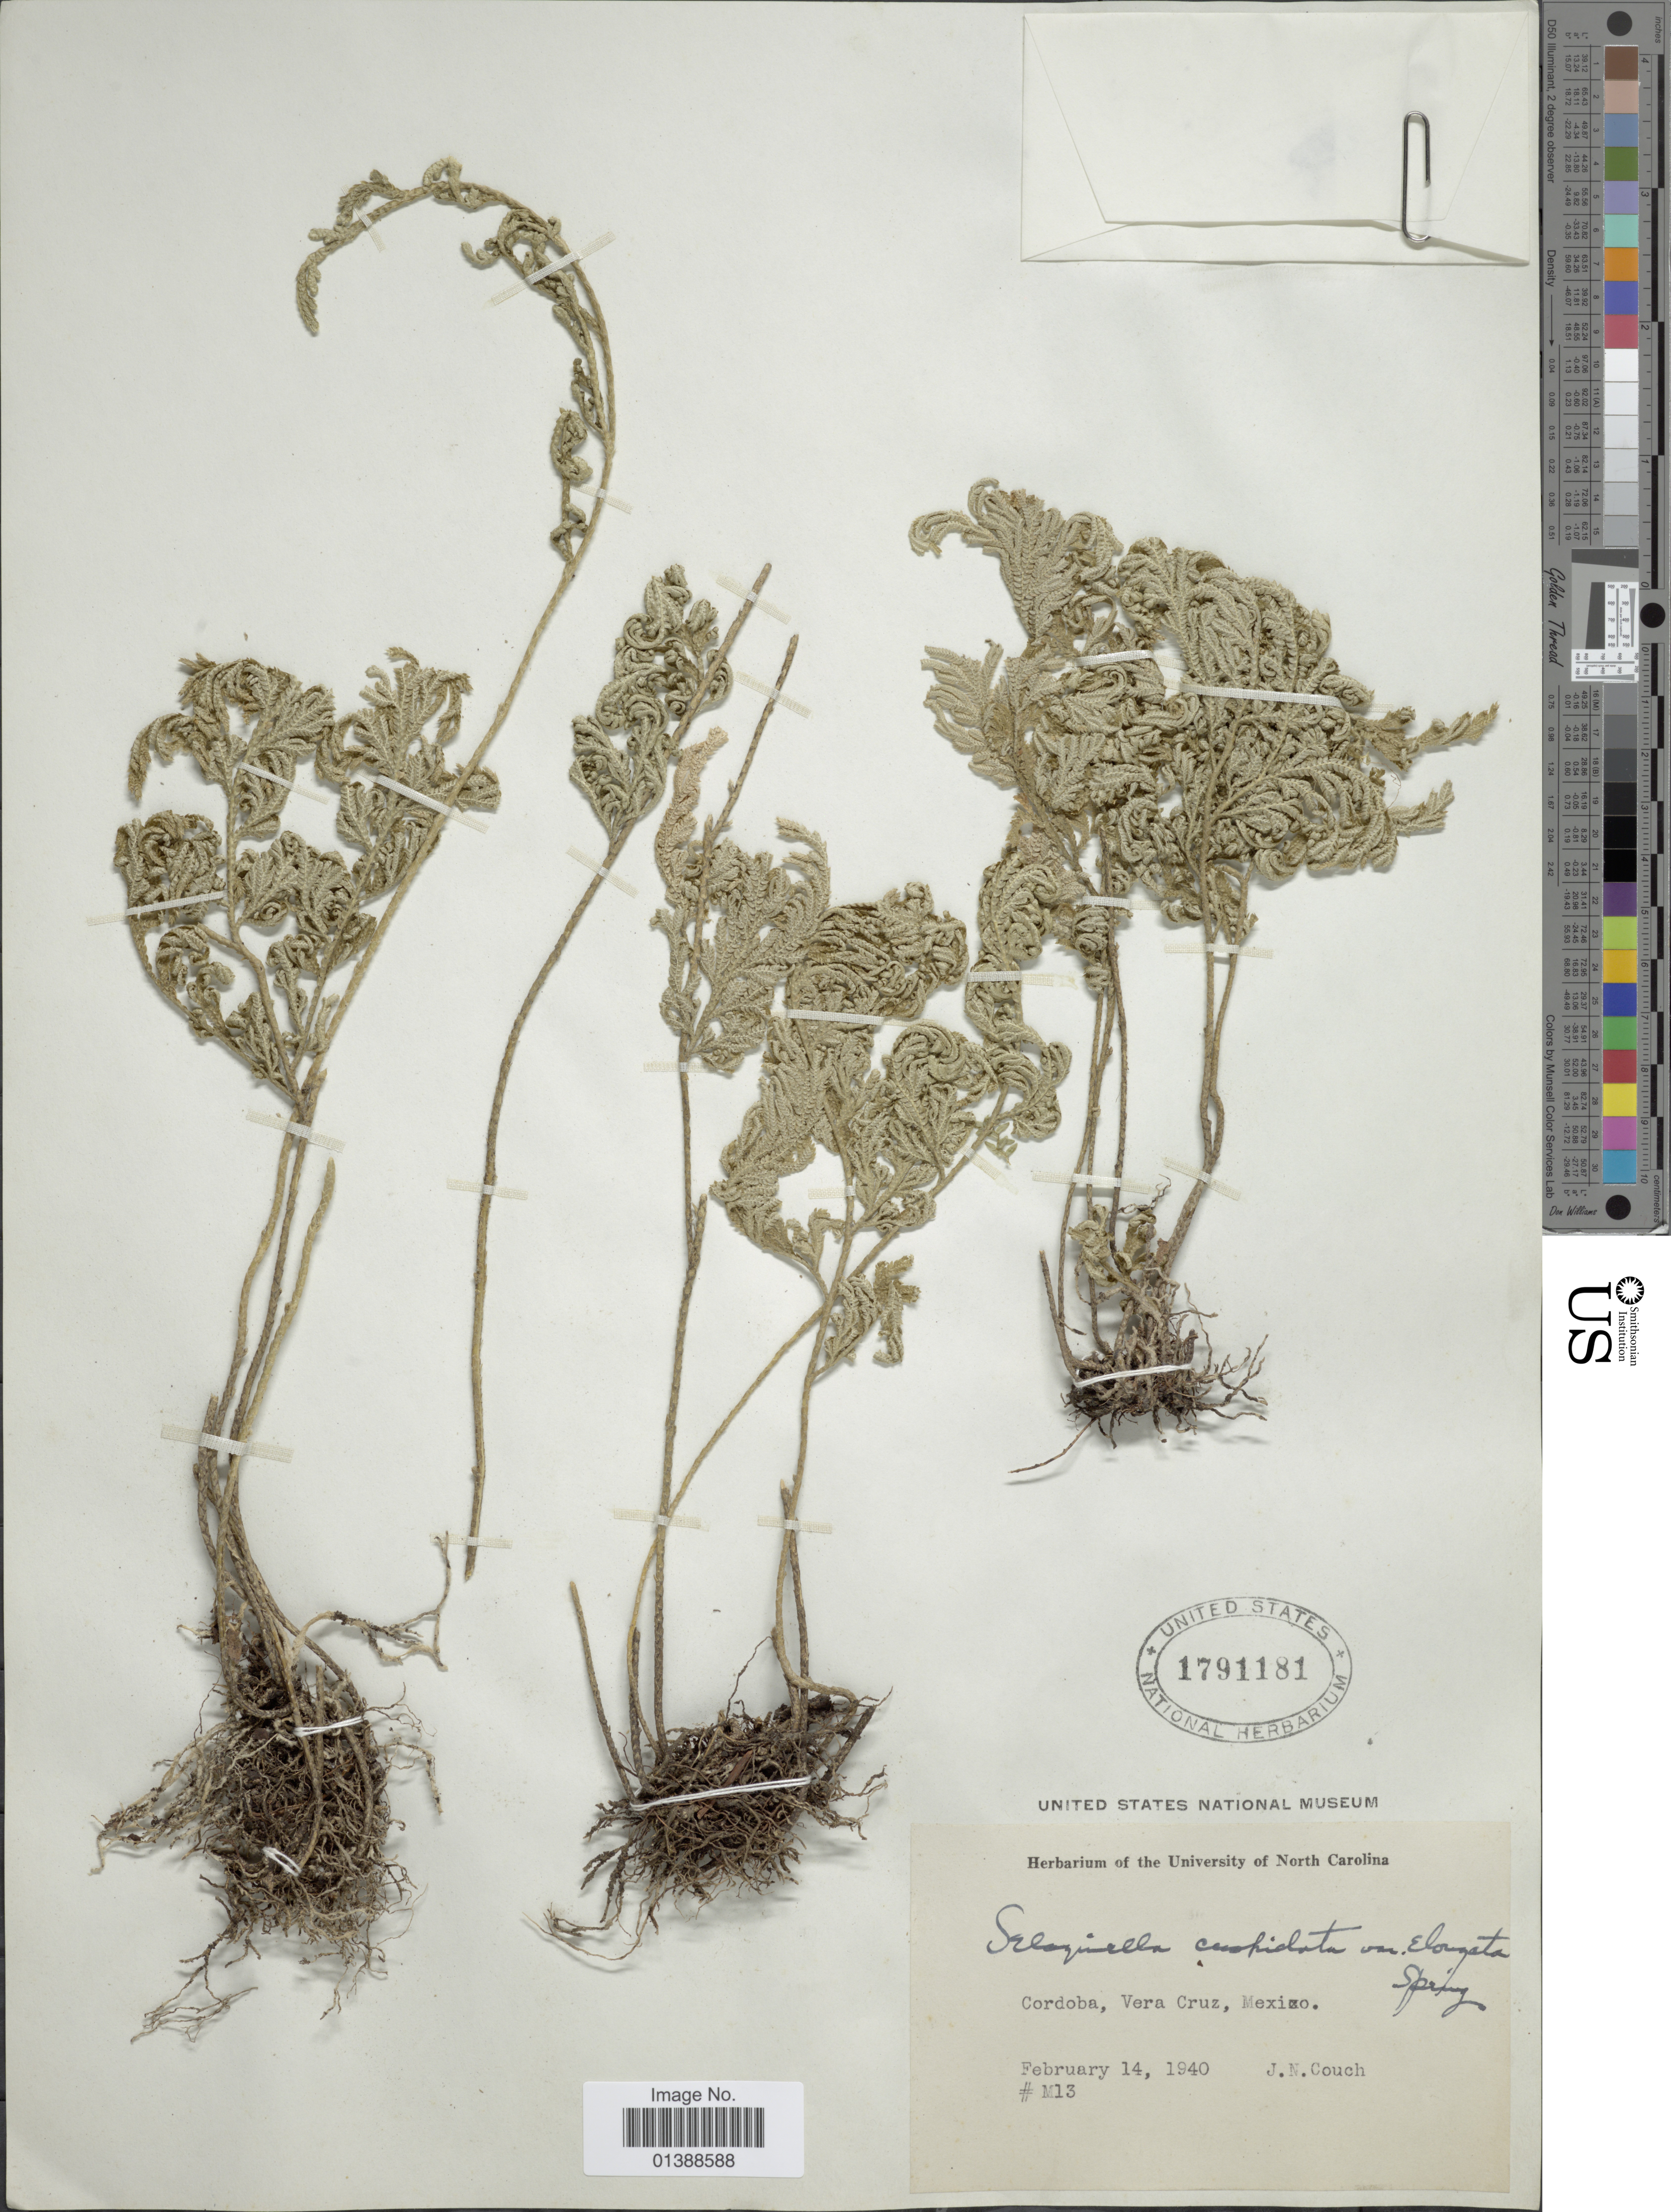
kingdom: Plantae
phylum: Tracheophyta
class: Lycopodiopsida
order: Selaginellales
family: Selaginellaceae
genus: Selaginella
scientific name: Selaginella pallescens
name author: (C. Presl) Spring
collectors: J. N. Couch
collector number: M13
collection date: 1940-02-14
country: Mexico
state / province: Veracruz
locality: Cordoba, Vera Cruz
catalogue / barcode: US 1791181